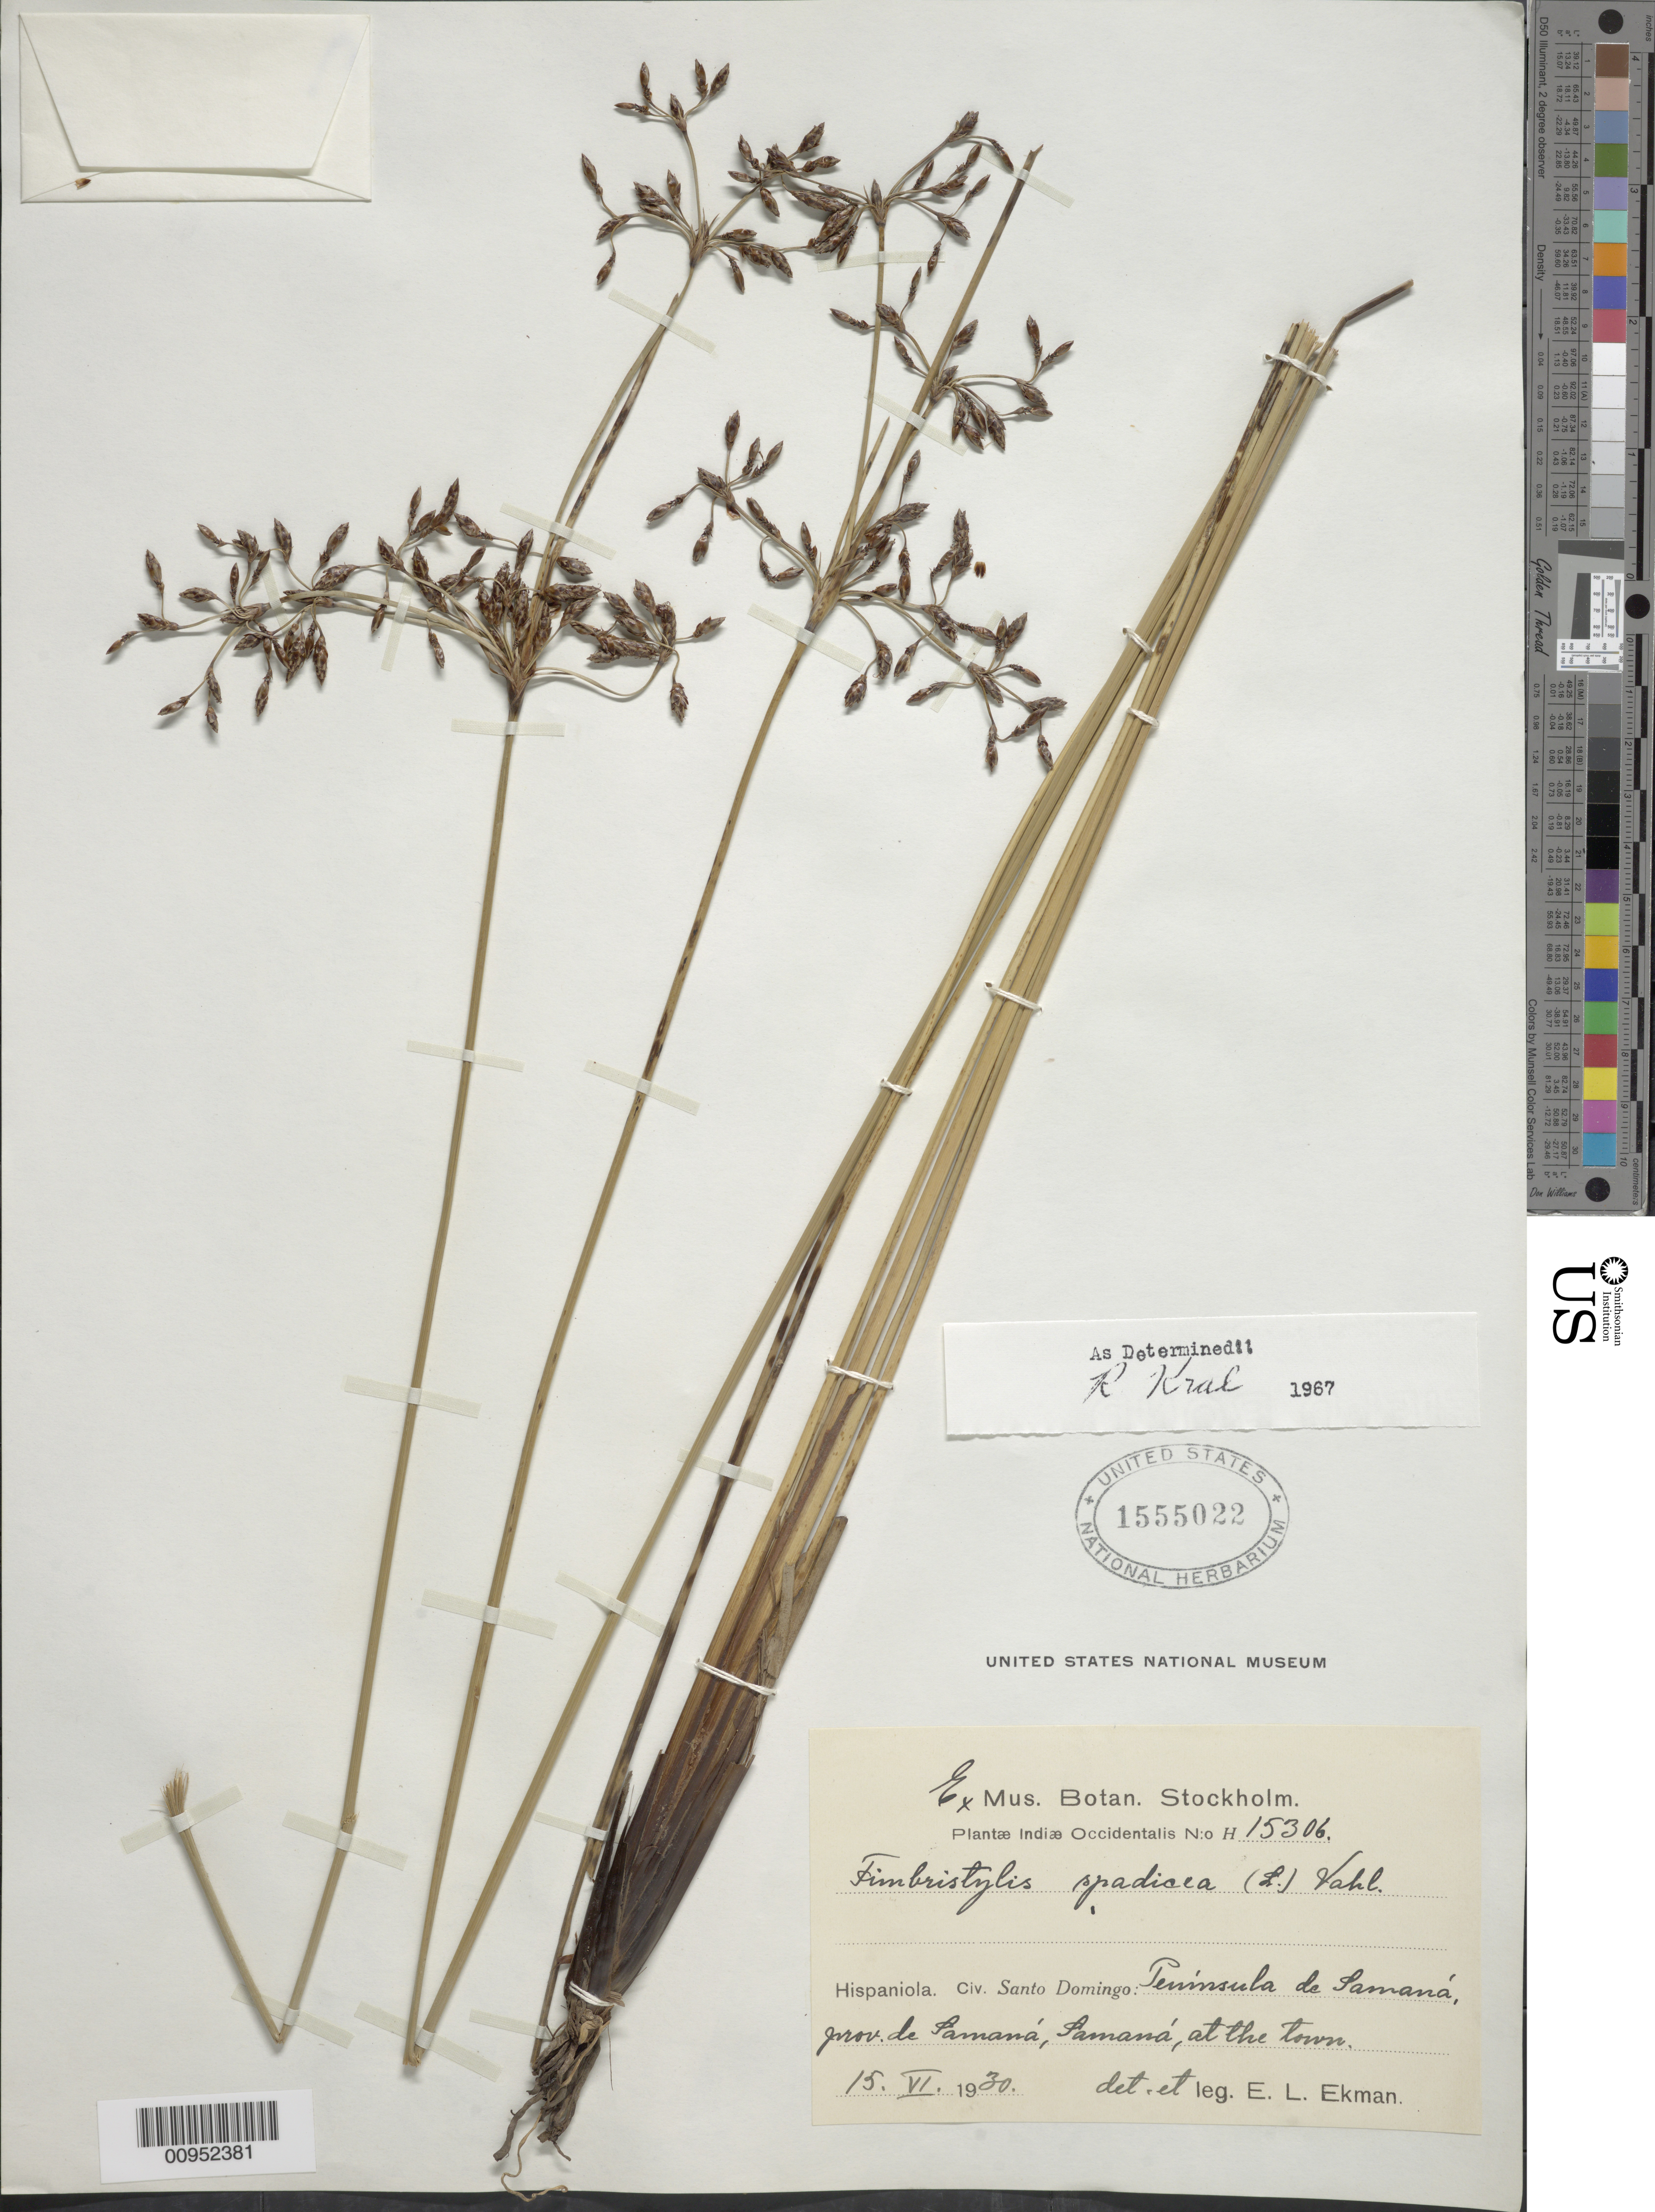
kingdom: Plantae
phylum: Tracheophyta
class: Liliopsida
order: Poales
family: Cyperaceae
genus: Fimbristylis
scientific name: Fimbristylis spadicea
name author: (L.) Vahl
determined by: Kral, Robert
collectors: E. L. Ekman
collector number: H 15306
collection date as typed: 15 Jun 1930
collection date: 1930-06-15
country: Dominican Republic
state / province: Samaná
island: Hispaniola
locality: Península de Samaná, Samaná, at the town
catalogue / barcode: US 1555022